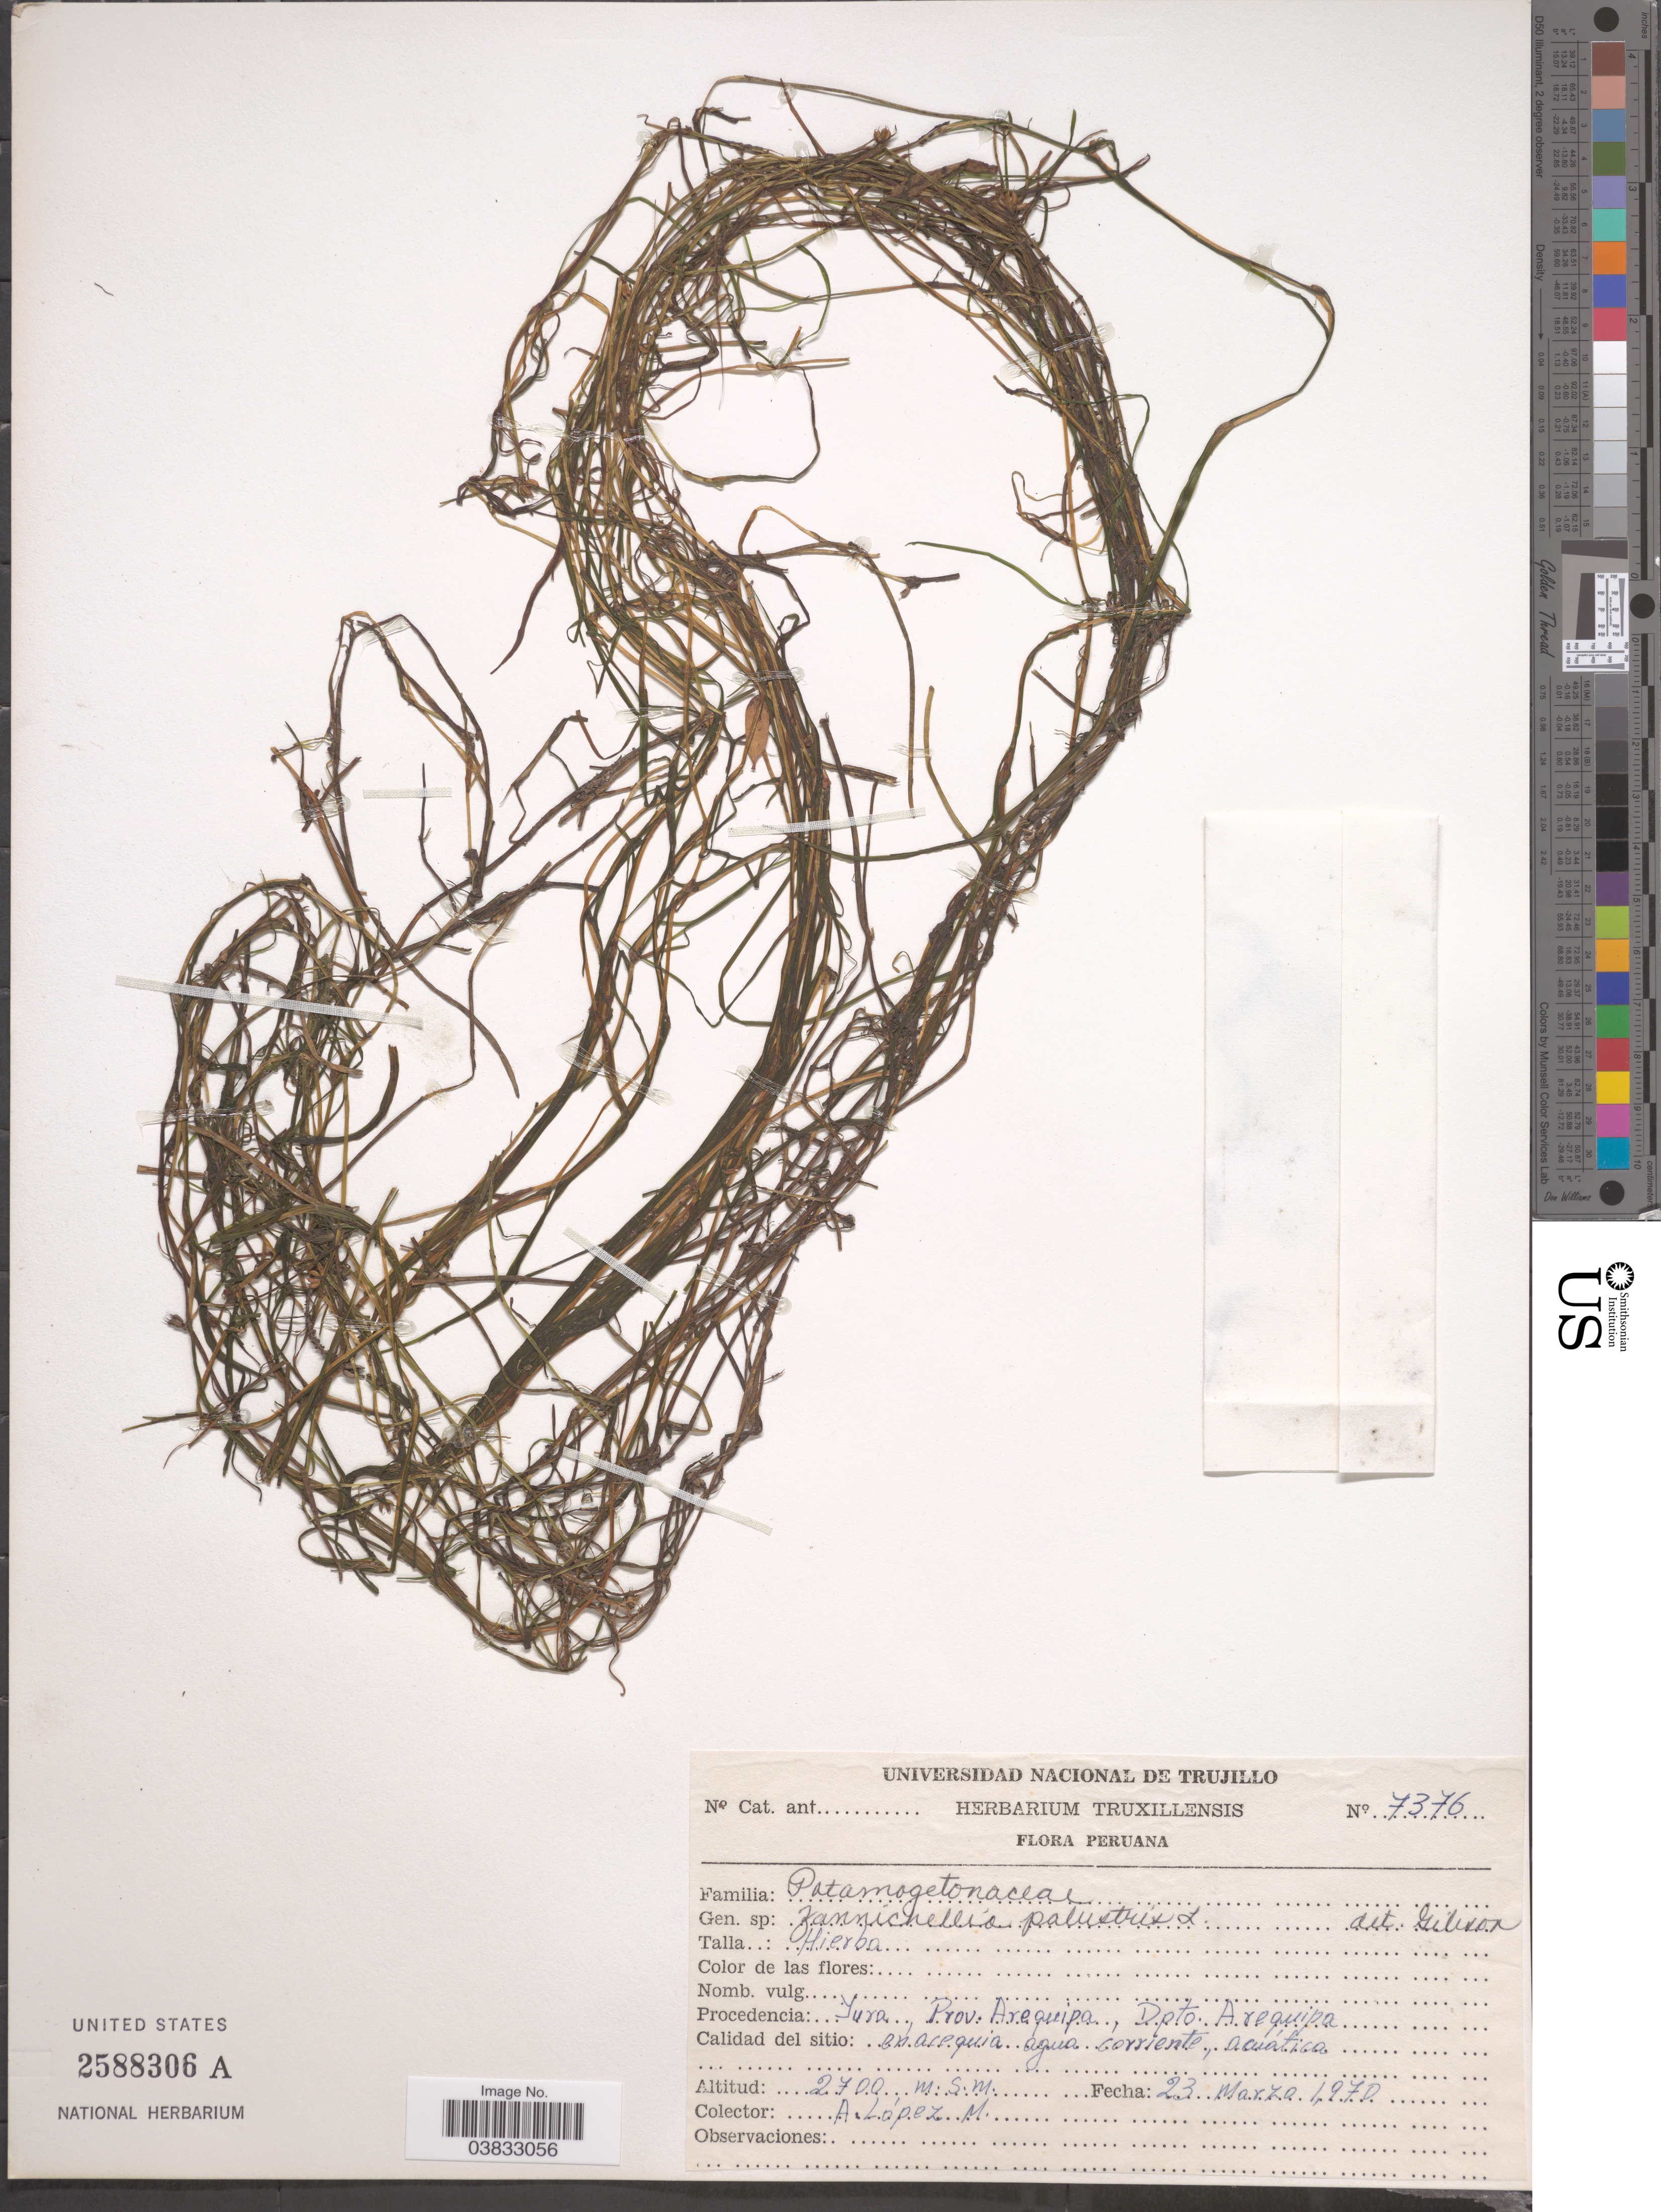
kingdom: Plantae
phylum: Tracheophyta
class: Liliopsida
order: Alismatales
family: Potamogetonaceae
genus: Zannichellia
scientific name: Zannichellia palustris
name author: L.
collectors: A. López M.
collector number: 7376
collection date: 1970-03-23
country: Peru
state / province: Arequipa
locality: Yura. Dpto. Arequipa.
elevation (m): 2700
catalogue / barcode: US 2588306A